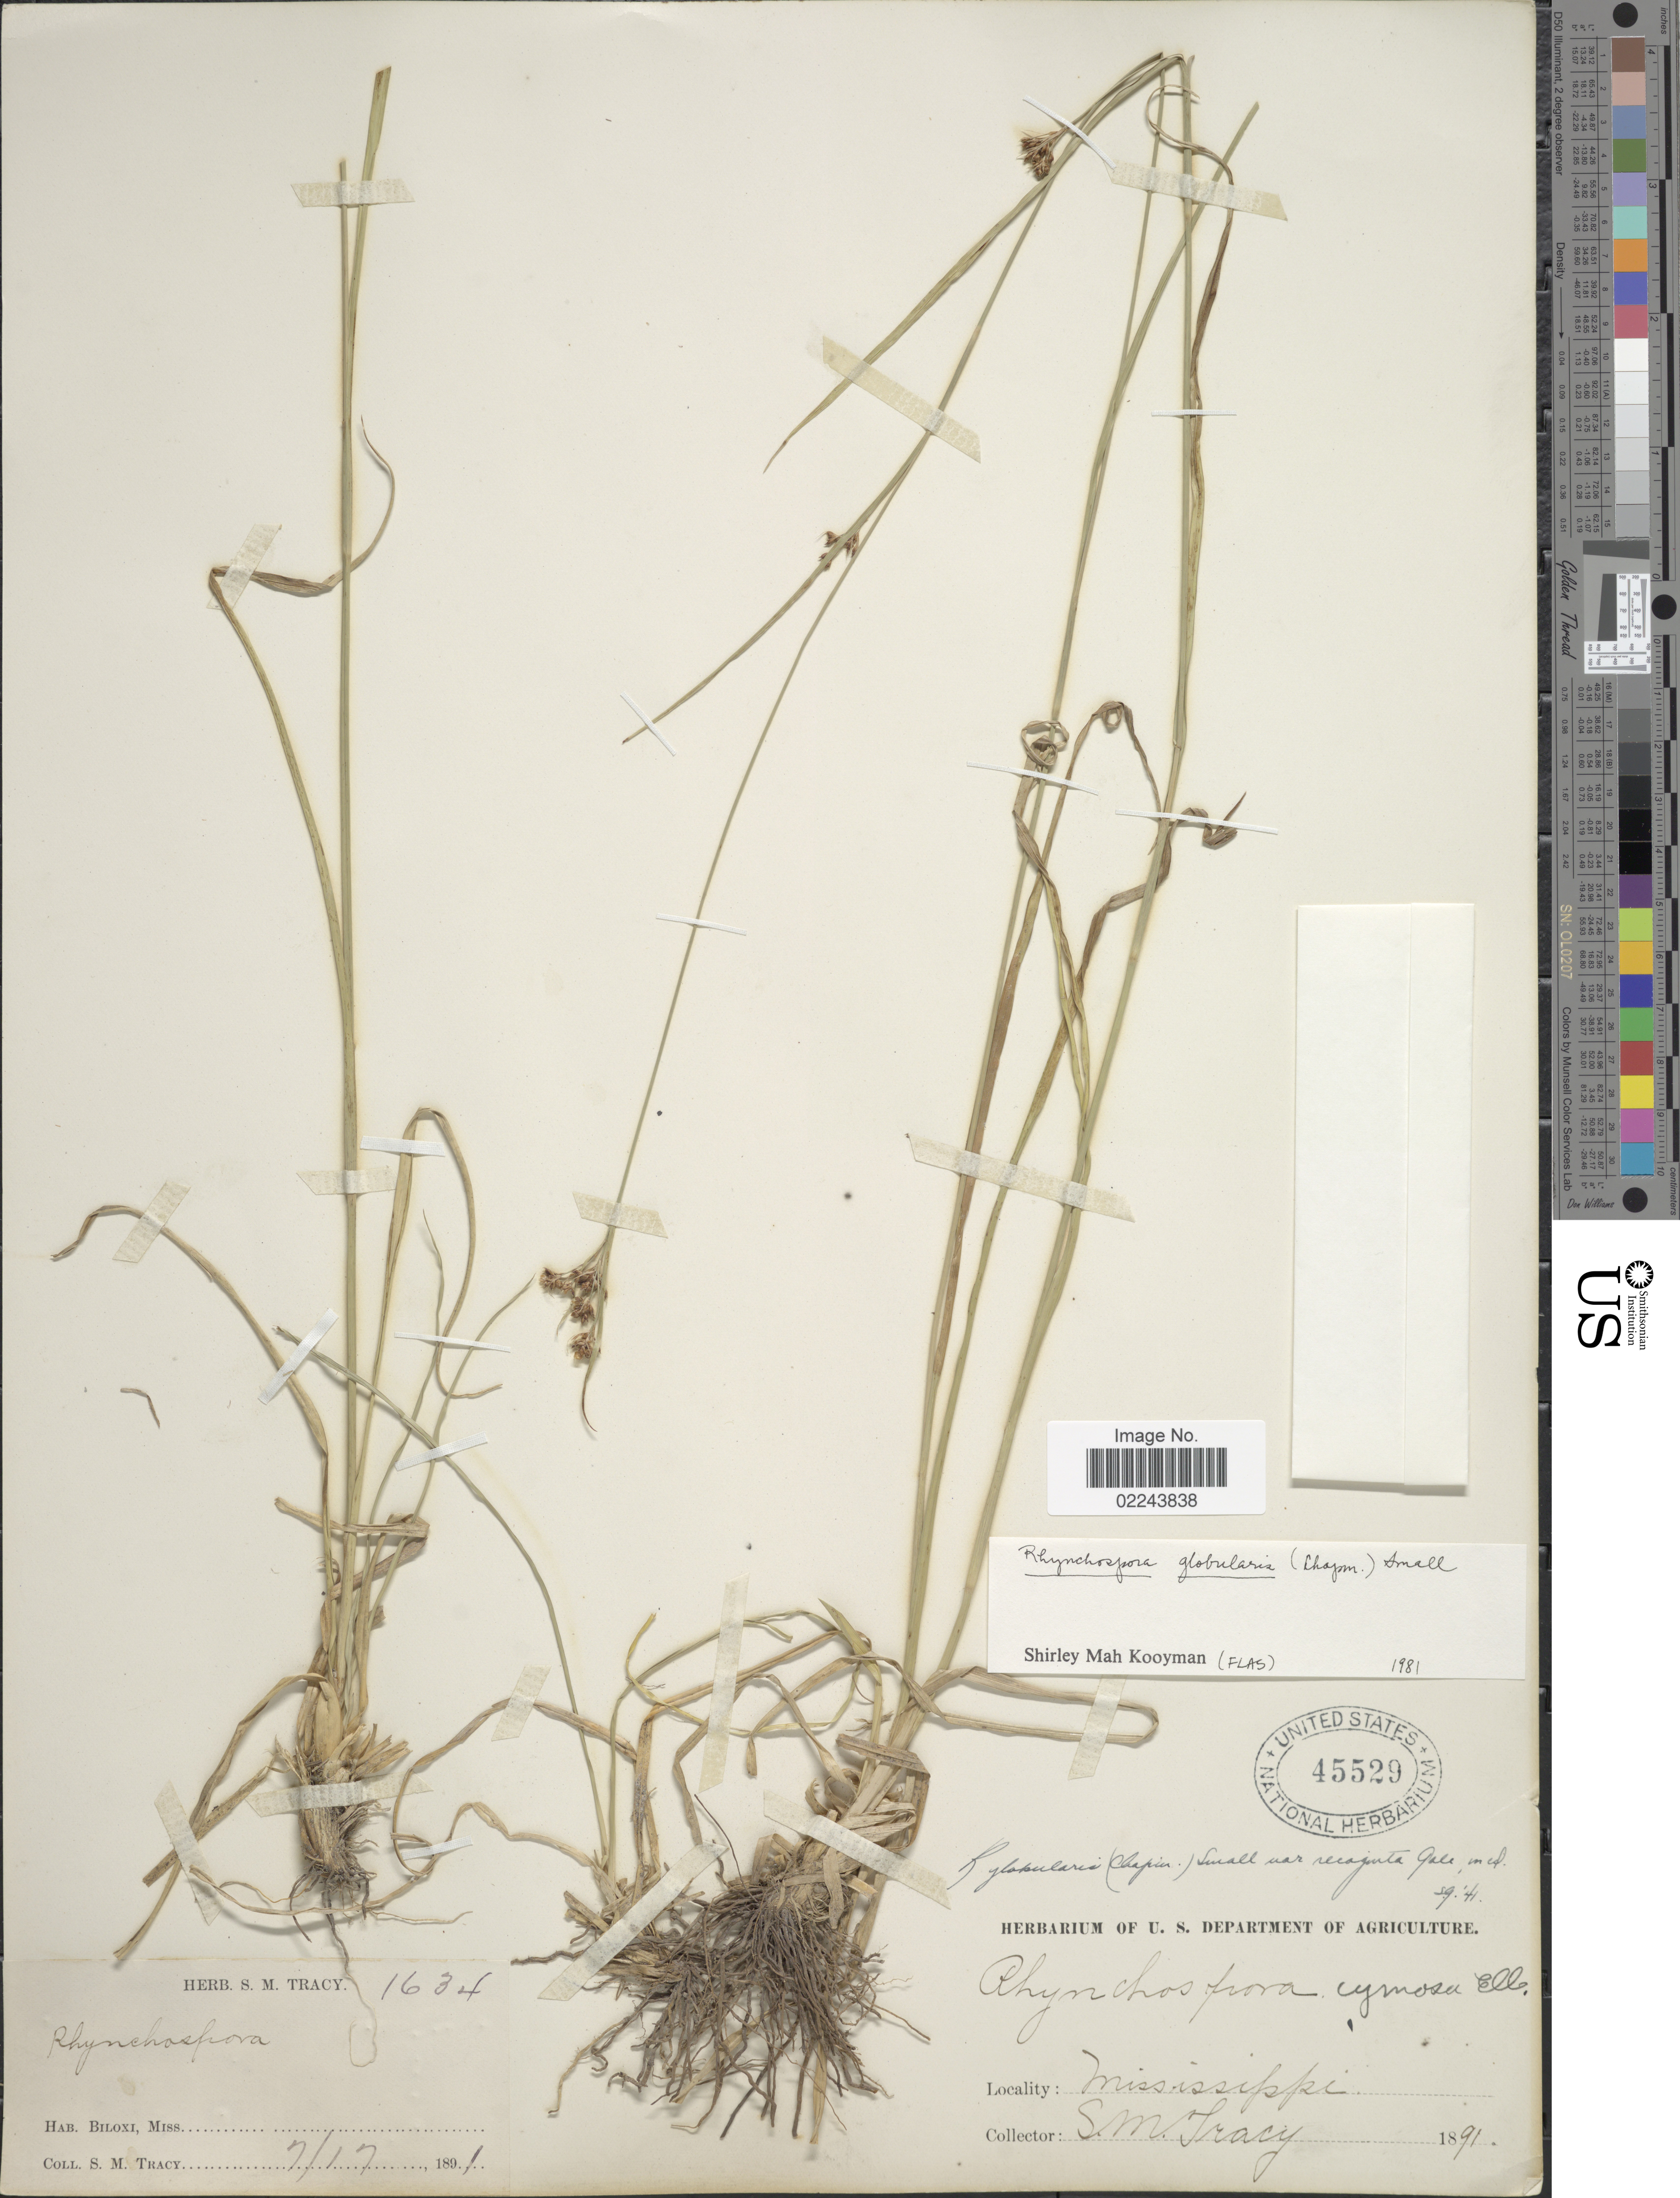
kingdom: Plantae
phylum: Tracheophyta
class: Liliopsida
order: Poales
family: Cyperaceae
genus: Rhynchospora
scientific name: Rhynchospora globularis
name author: (Chapm.) Small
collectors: S. M. Tracy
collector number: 1634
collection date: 1891-07-17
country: United States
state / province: Mississippi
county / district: Harrison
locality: Biloxi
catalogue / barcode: US 45529